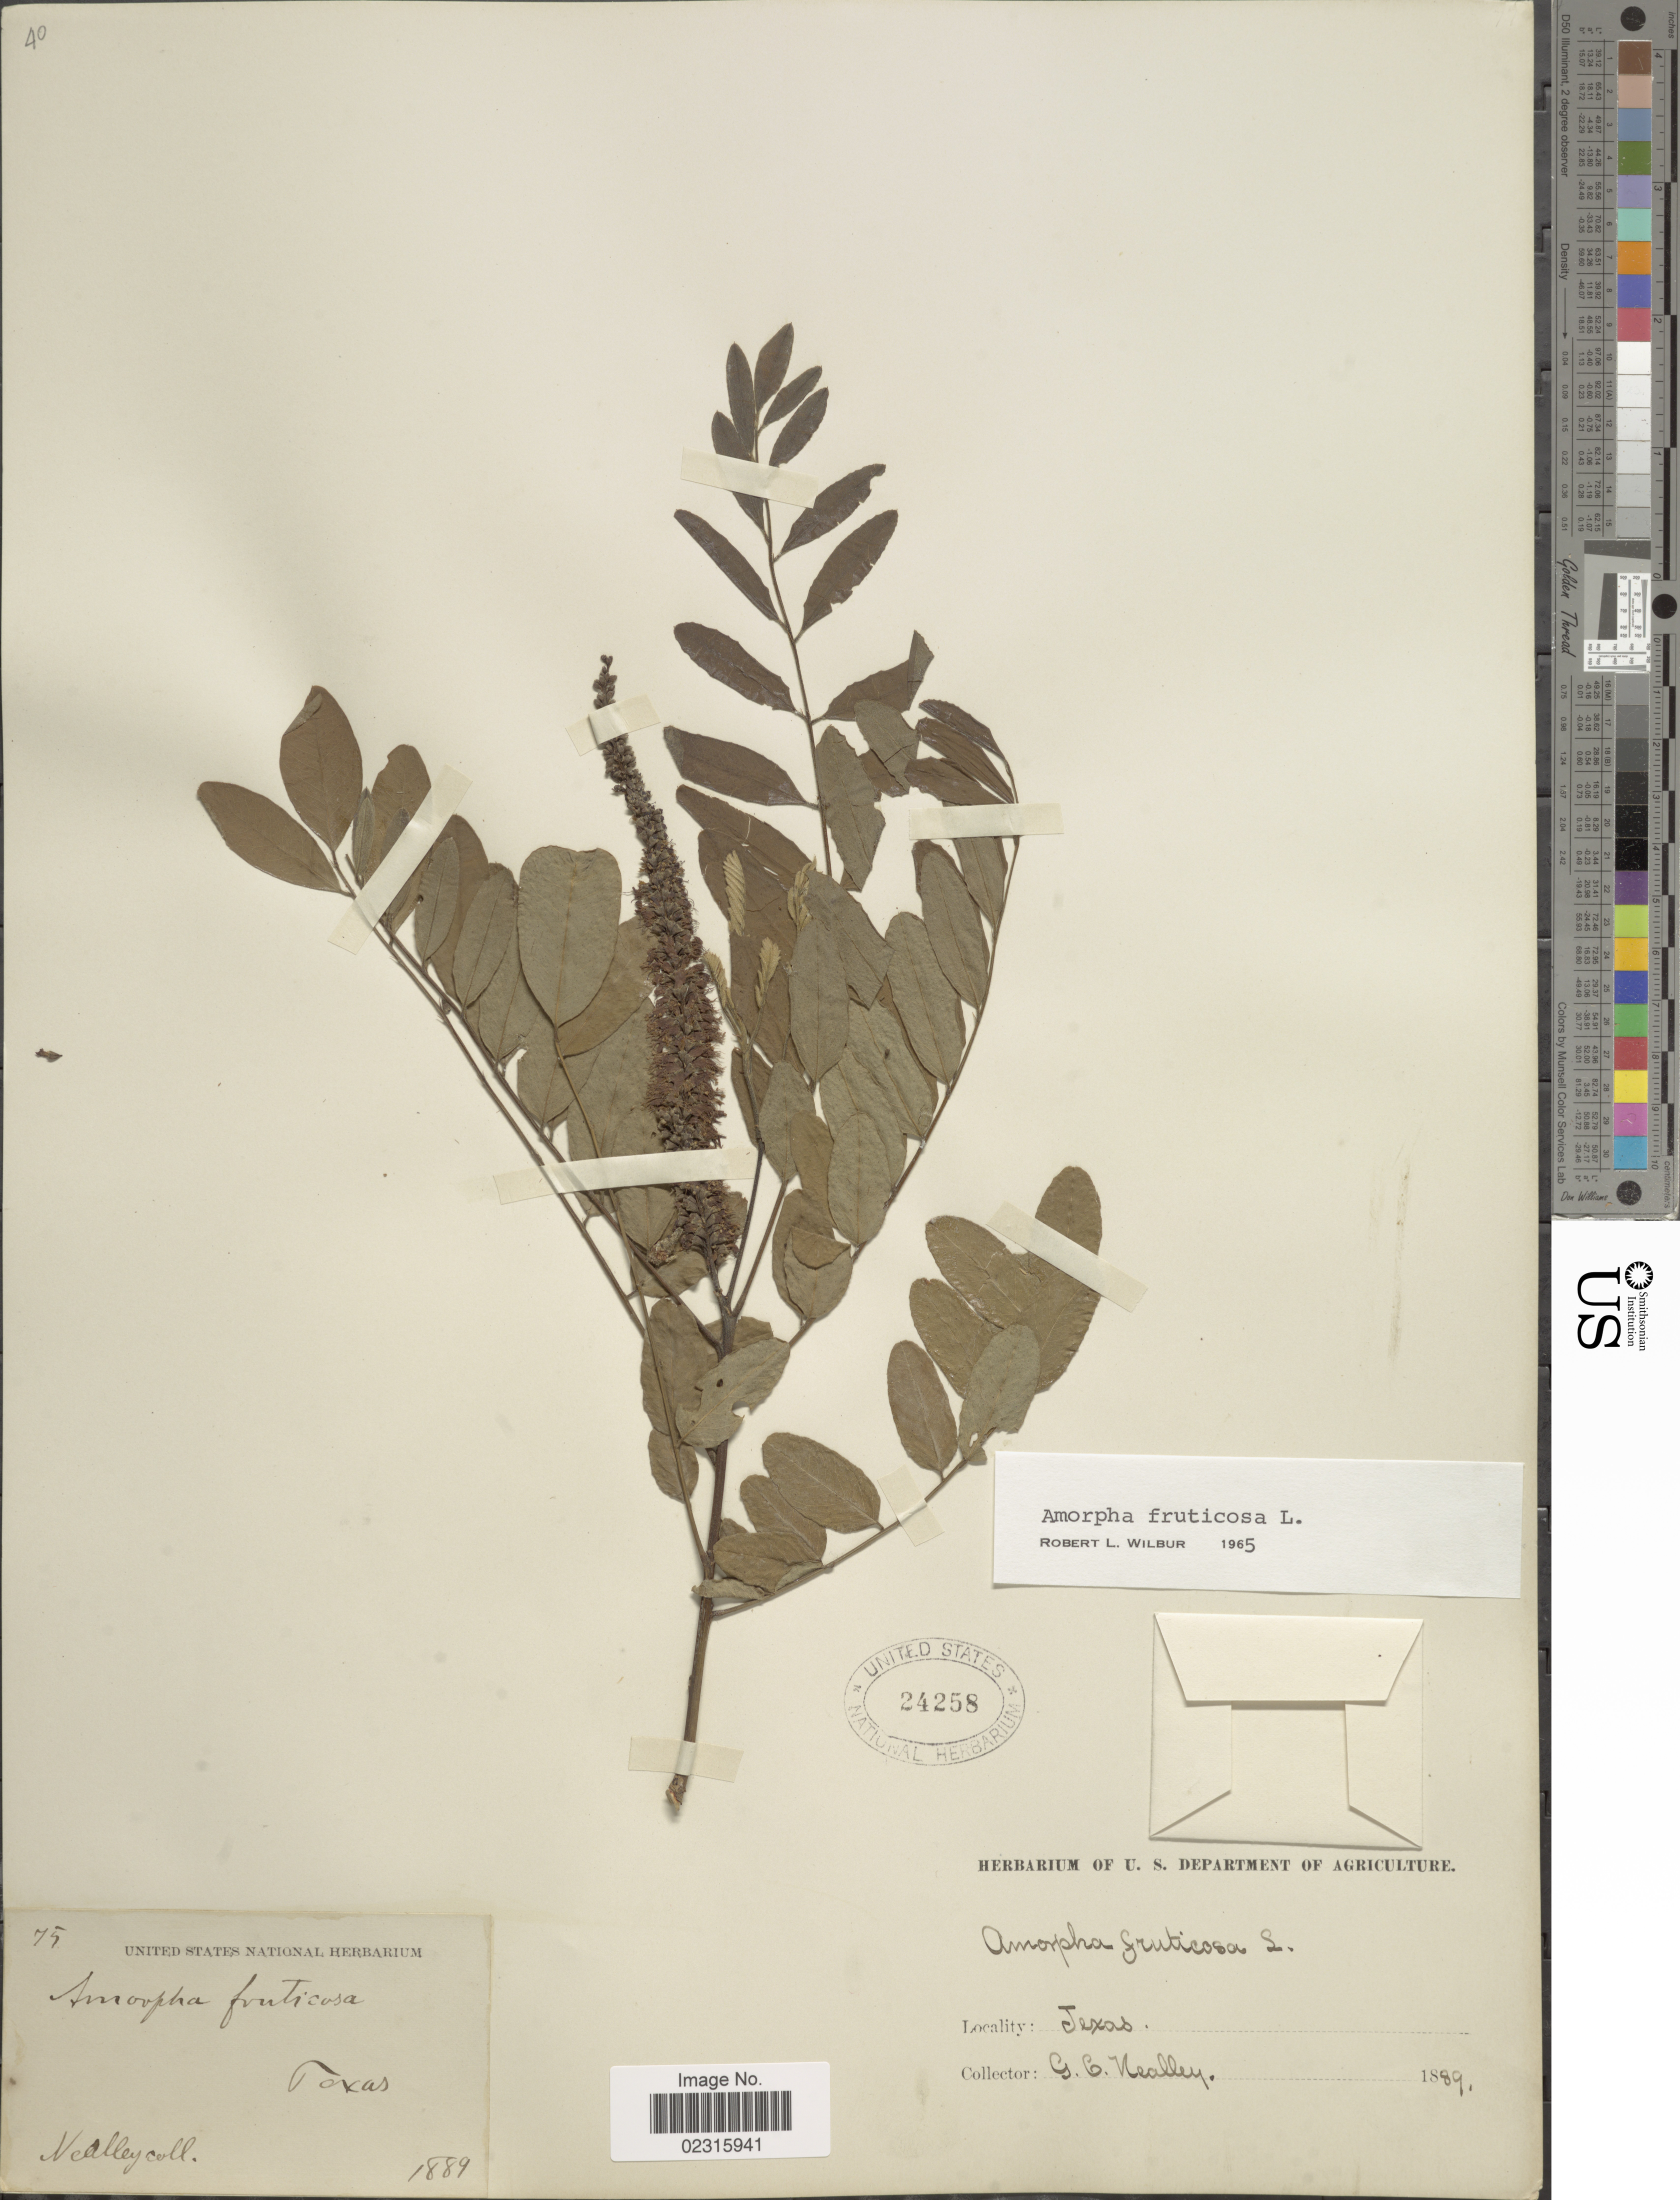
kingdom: Plantae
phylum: Tracheophyta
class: Magnoliopsida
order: Fabales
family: Fabaceae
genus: Amorpha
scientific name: Amorpha fruticosa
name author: L.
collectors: G. C. Nealley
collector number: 75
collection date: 1889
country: United States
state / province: Texas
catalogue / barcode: US 24258